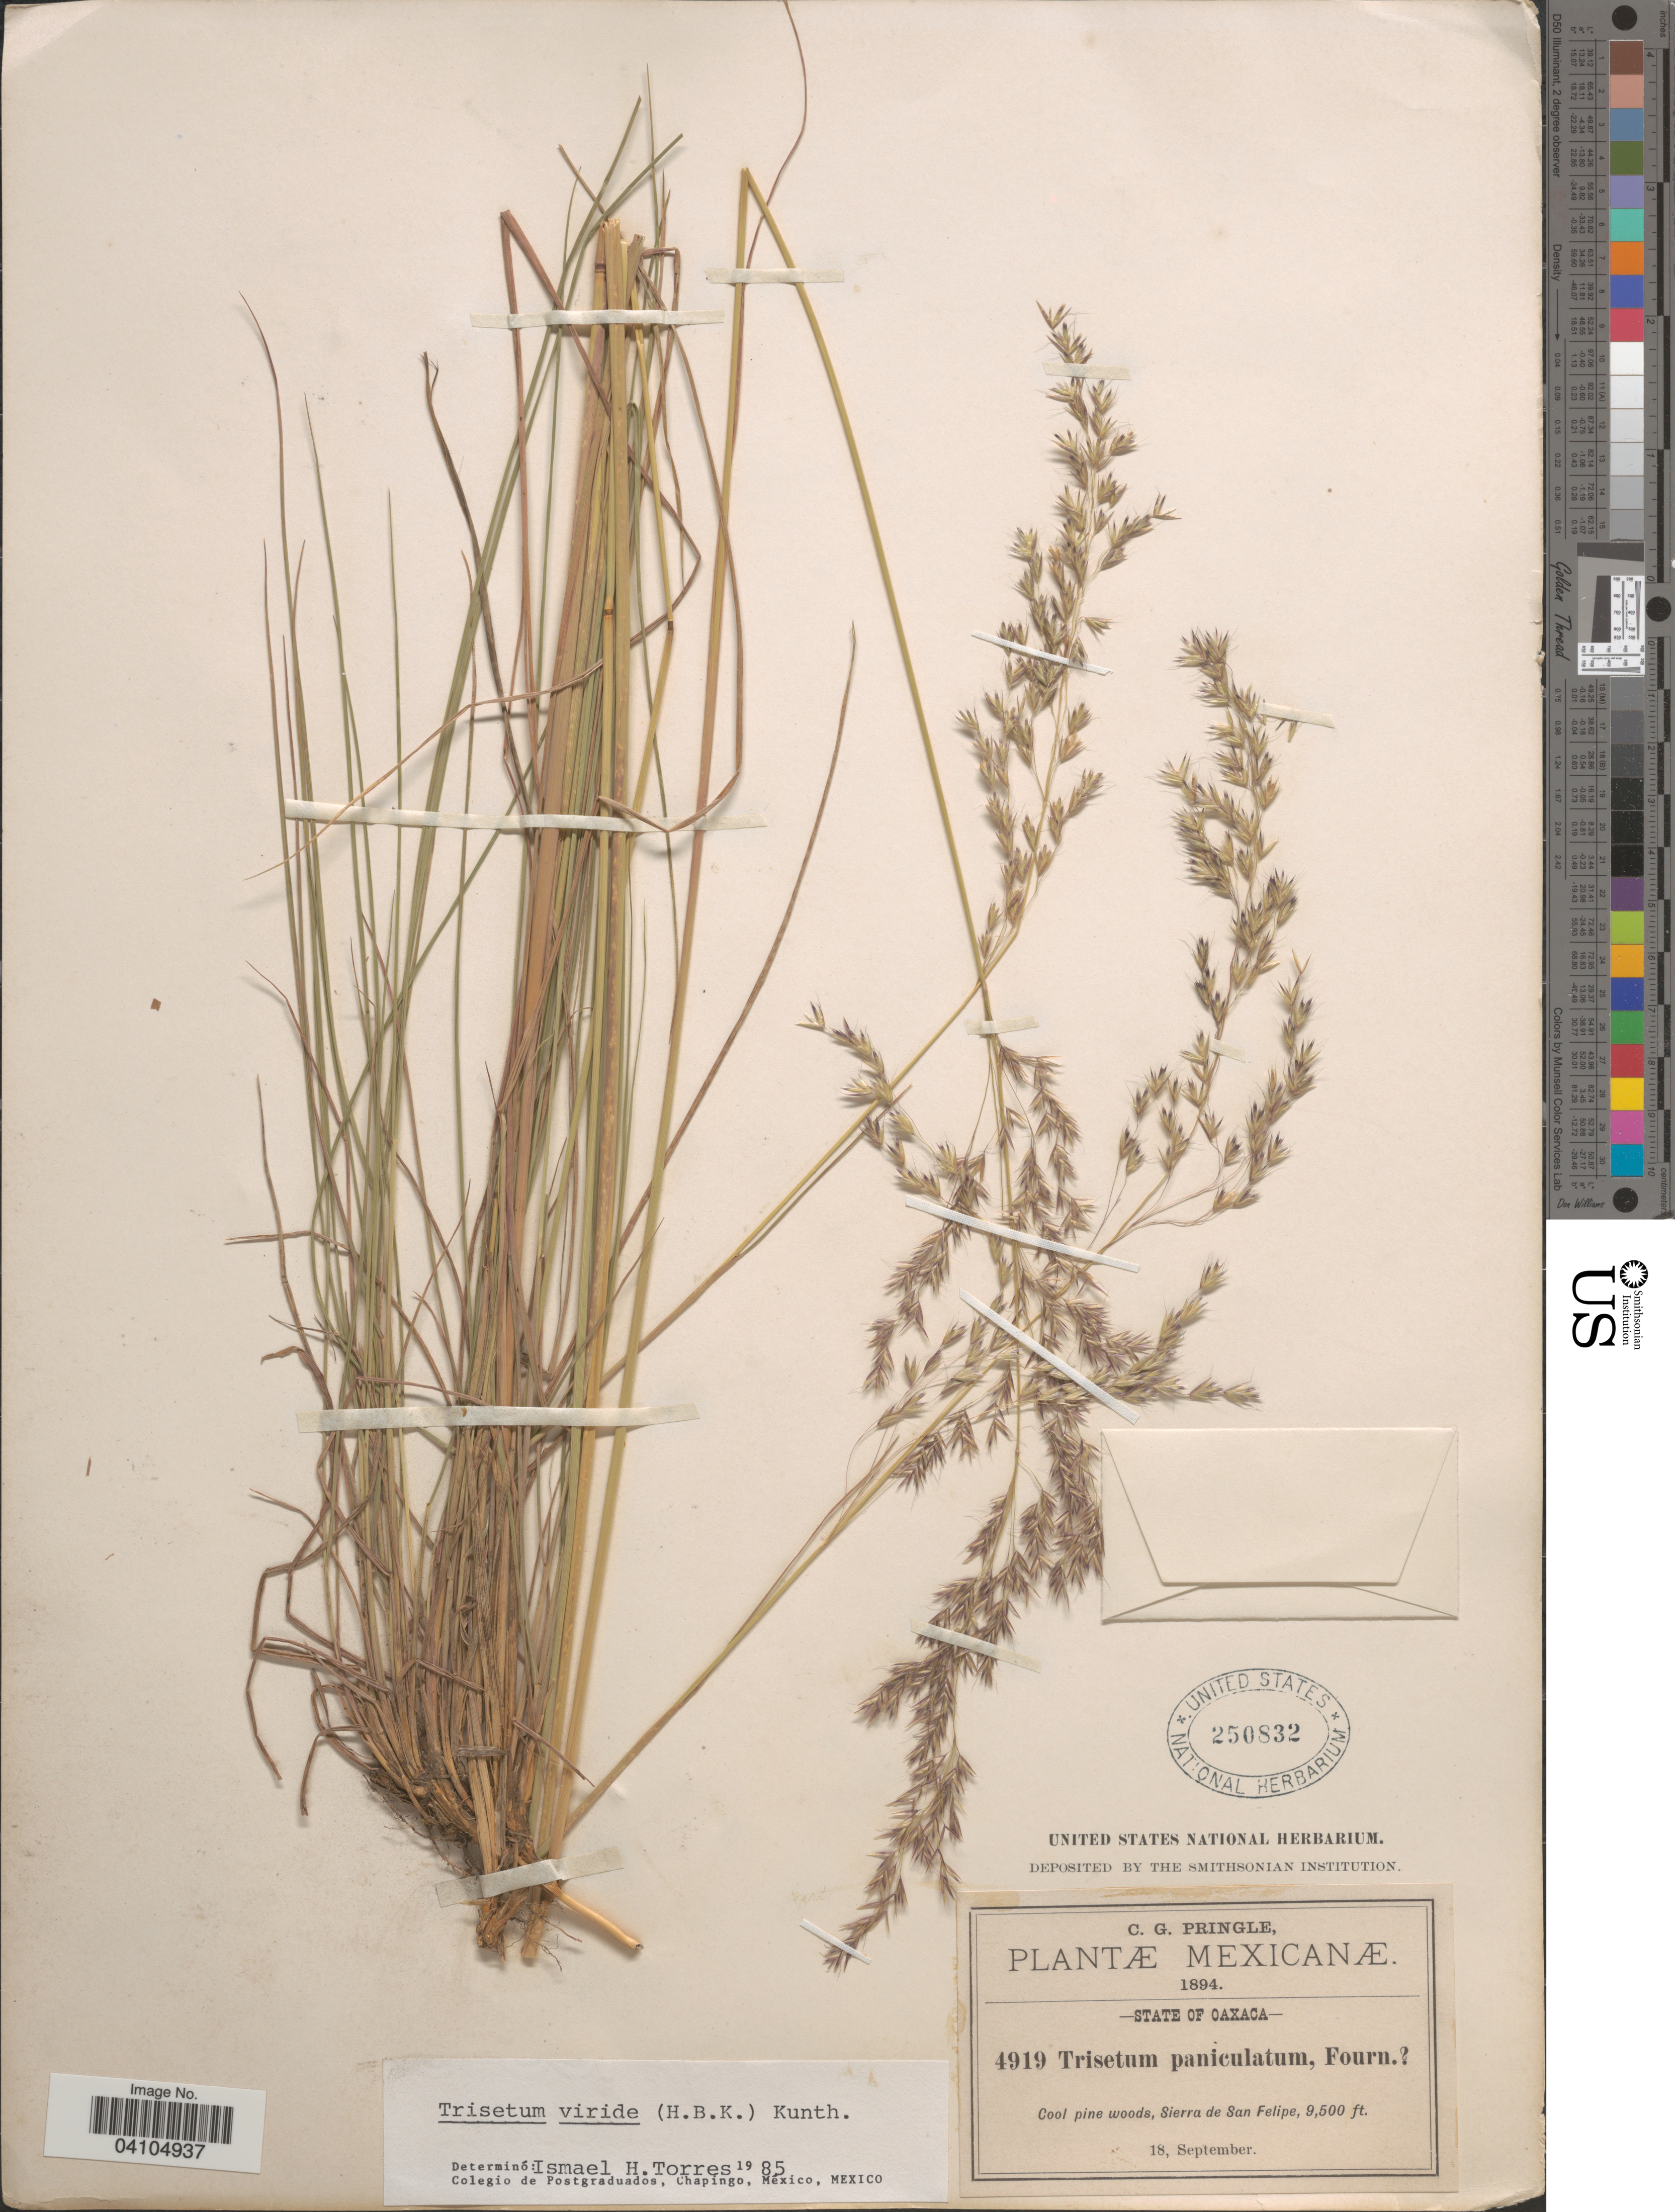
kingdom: Plantae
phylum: Tracheophyta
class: Liliopsida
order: Poales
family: Poaceae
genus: Peyritschia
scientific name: Peyritschia viridis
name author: (Kunth) P.M. Peterson et al.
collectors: C. G. Pringle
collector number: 4919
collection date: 1894-09-18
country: Mexico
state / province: Oaxaca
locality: Sierra de San Felipe.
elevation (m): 2896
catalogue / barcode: US 250832